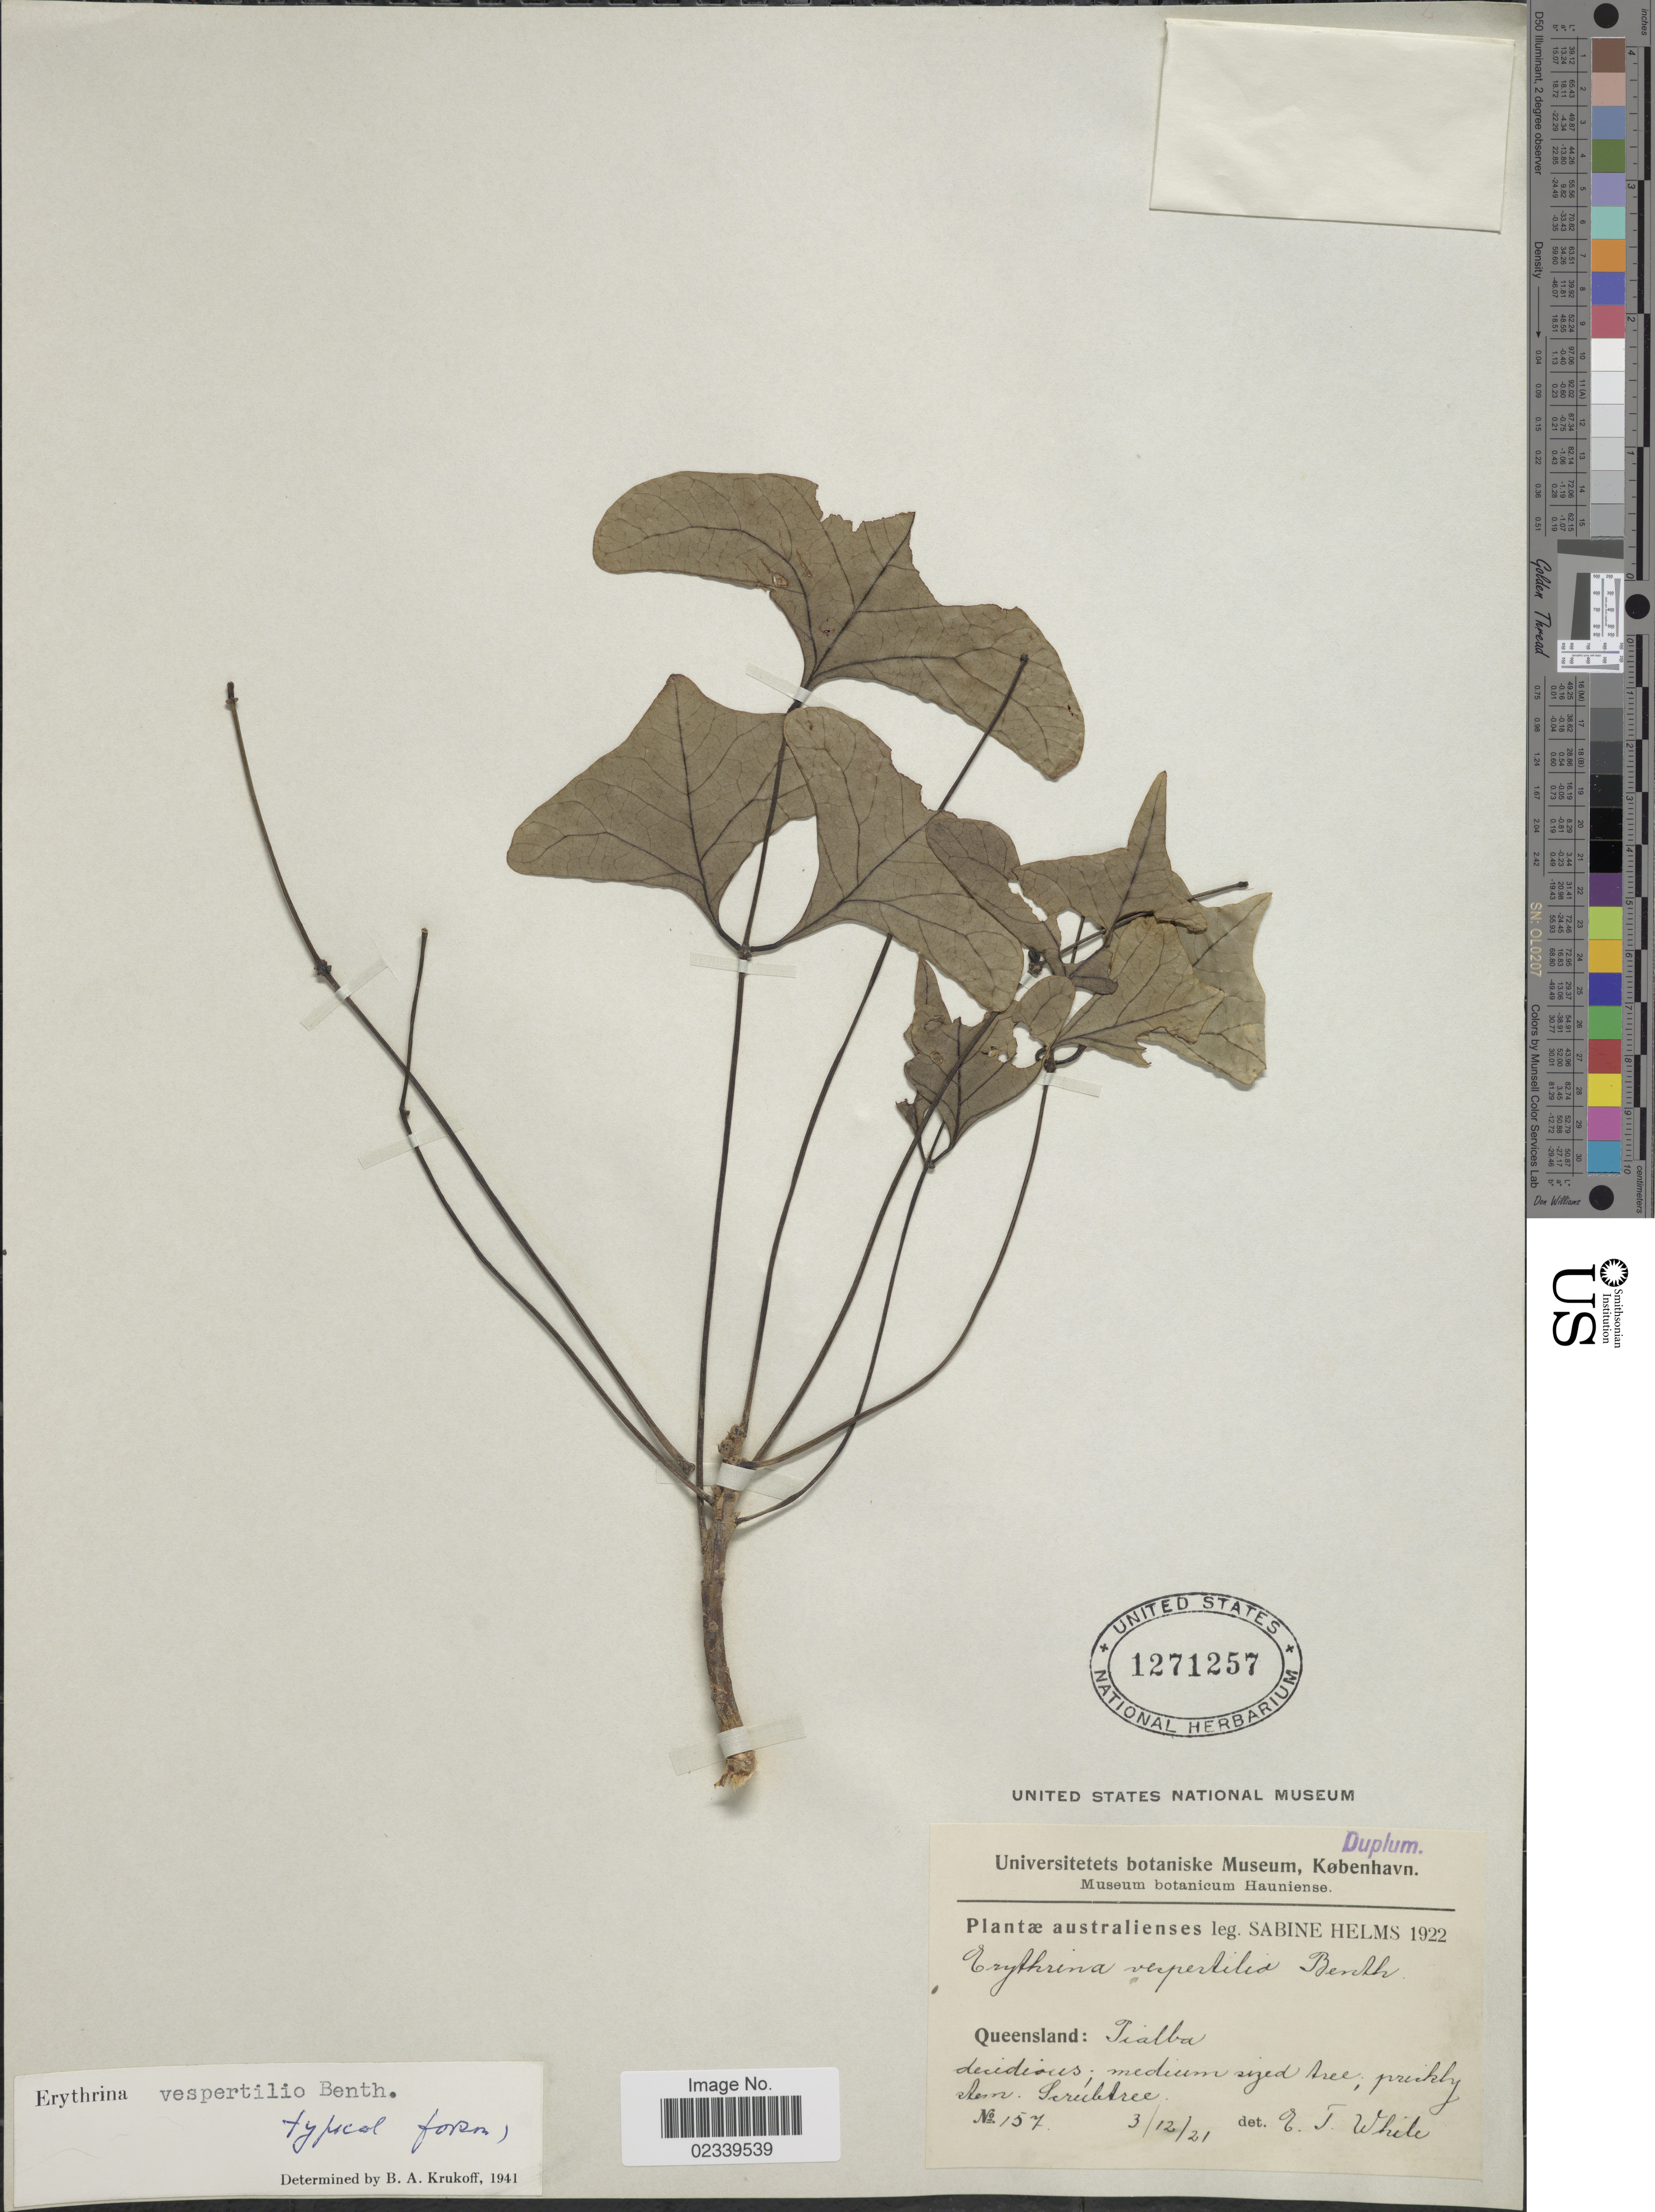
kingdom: Plantae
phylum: Tracheophyta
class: Magnoliopsida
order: Fabales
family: Fabaceae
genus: Erythrina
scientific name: Erythrina vespertilio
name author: Benth.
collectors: F. J. White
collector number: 157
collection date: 1921-03-12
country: Australia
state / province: Queensland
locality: Queensland: Tialba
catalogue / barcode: US 1271257